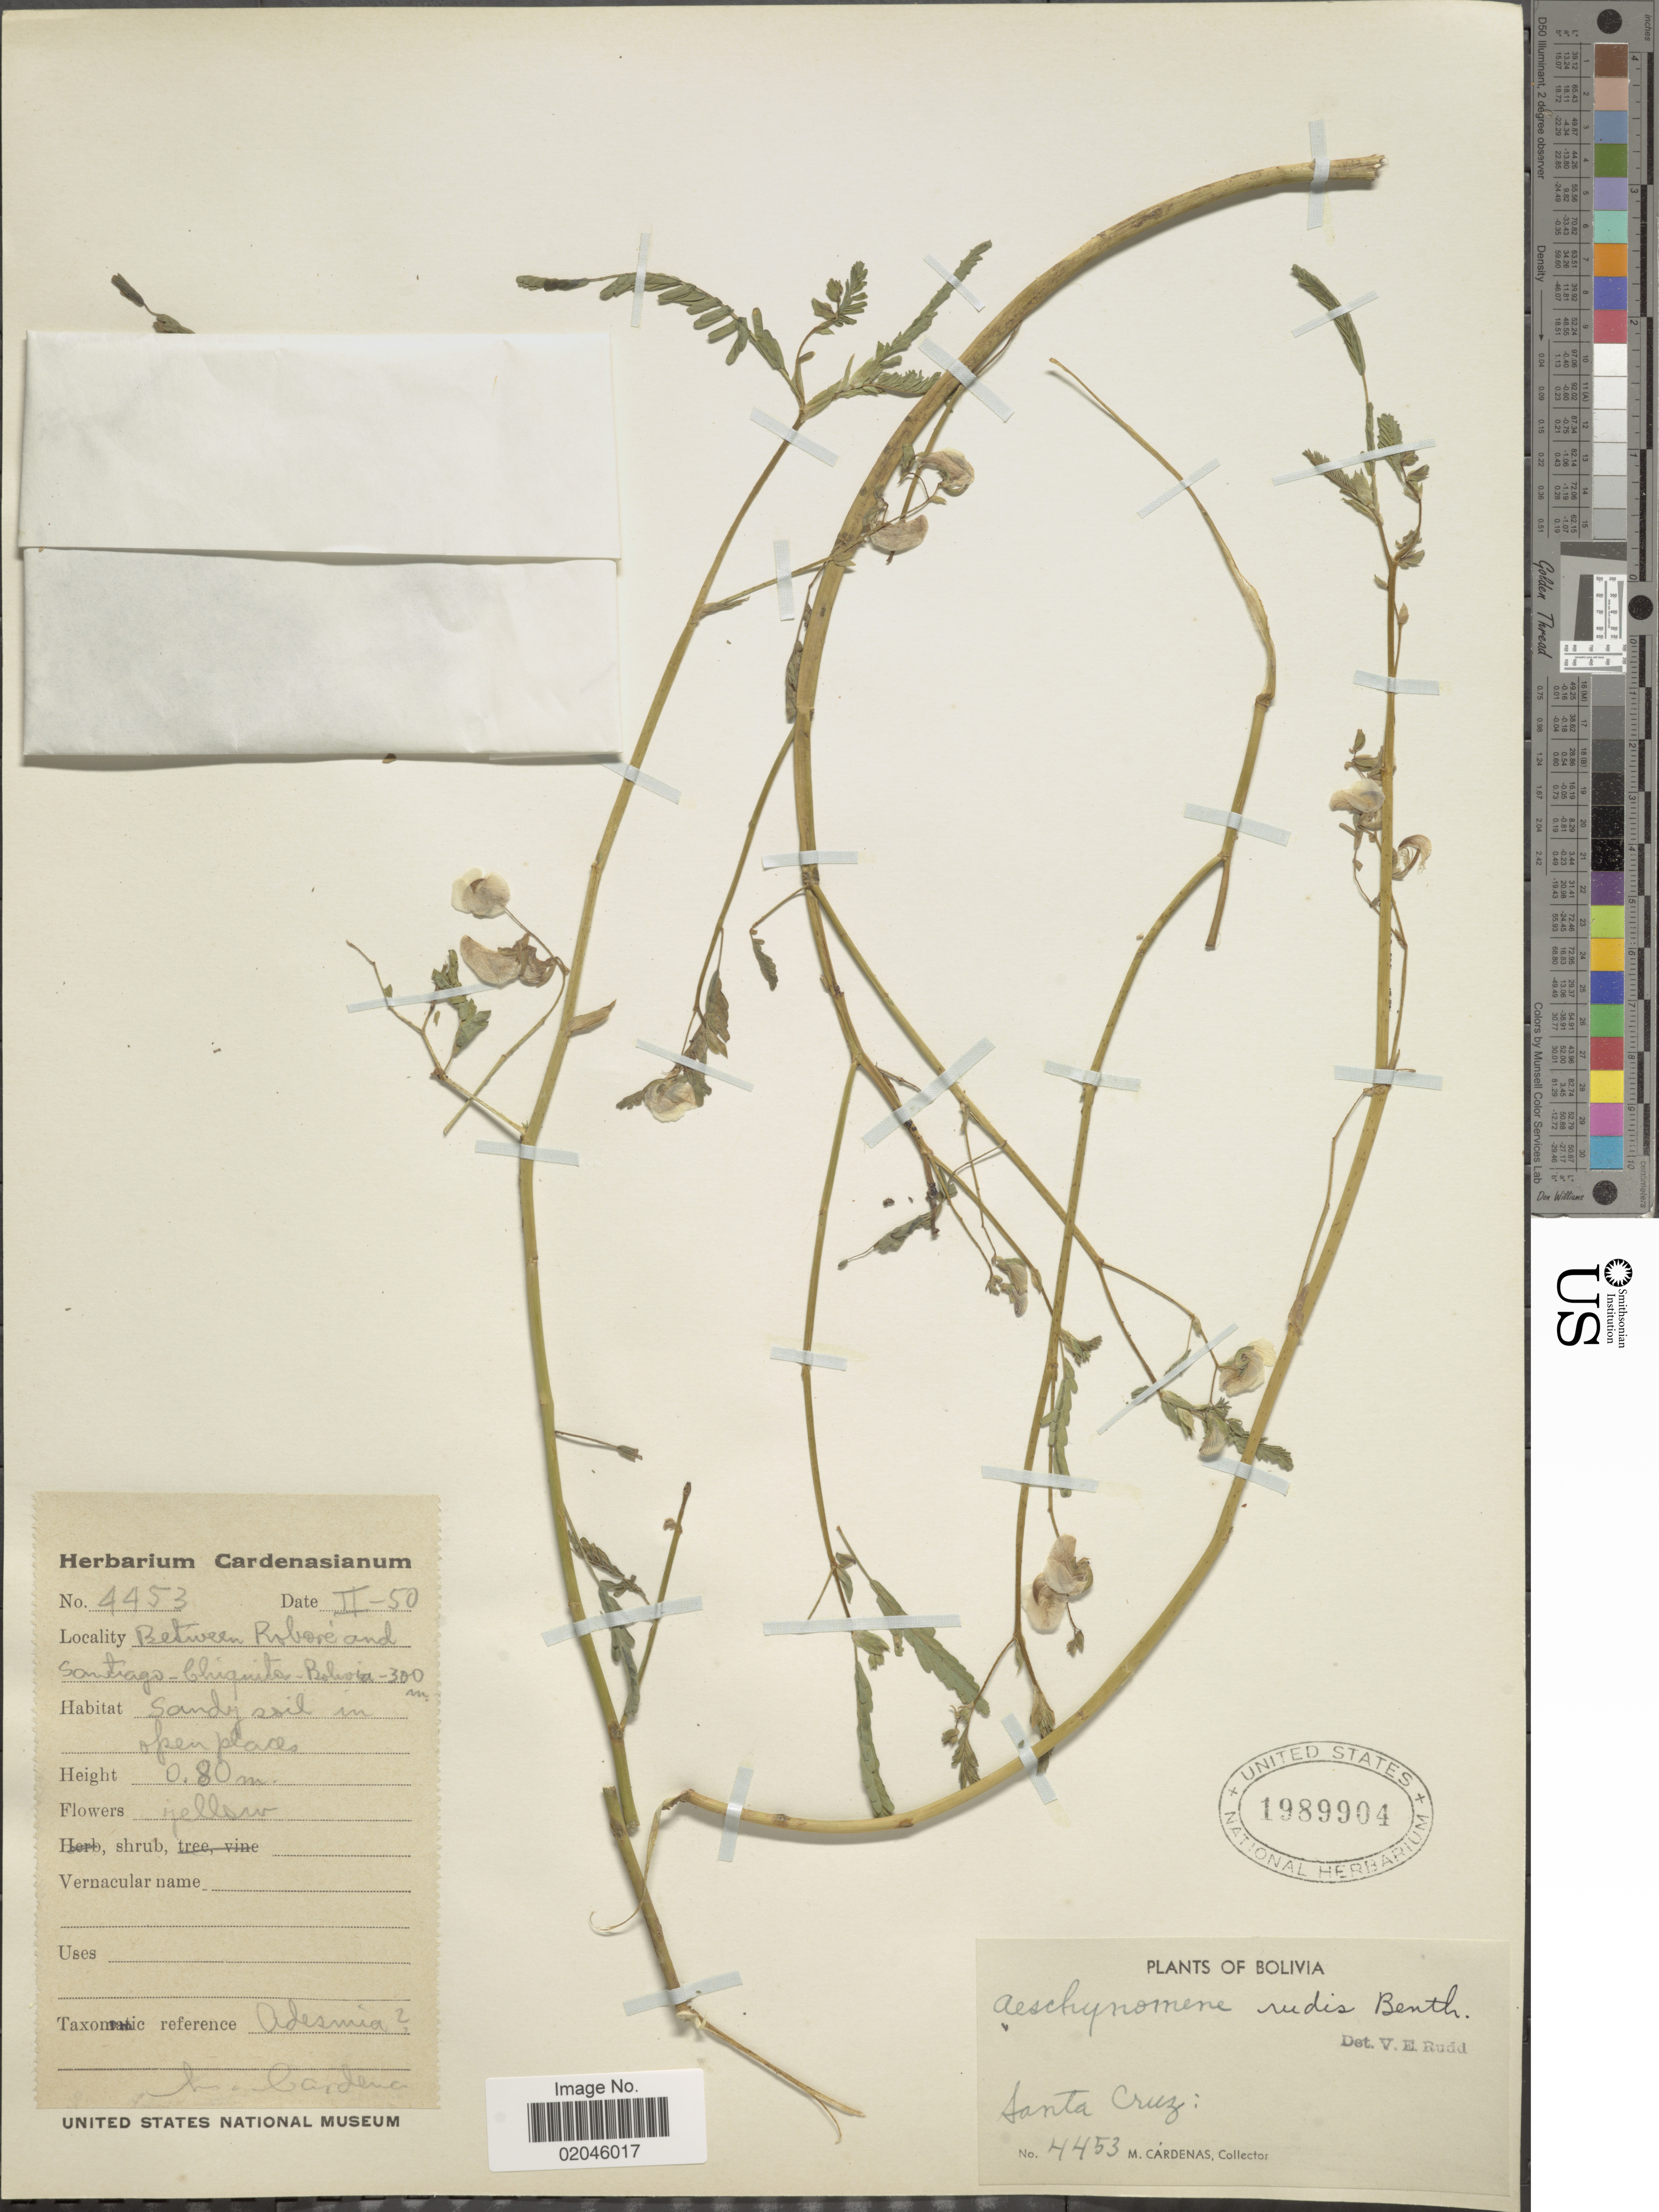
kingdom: Plantae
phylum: Tracheophyta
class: Magnoliopsida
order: Fabales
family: Fabaceae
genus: Aeschynomene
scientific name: Aeschynomene rudis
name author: Benth.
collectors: M. Cárdenas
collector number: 4453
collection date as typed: Transcribed d/m/y: /2/50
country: Bolivia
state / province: Santa Cruz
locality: Between Robore and Santiago - Chiquito. Sandy soil in open places.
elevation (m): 300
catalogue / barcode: US 1989904